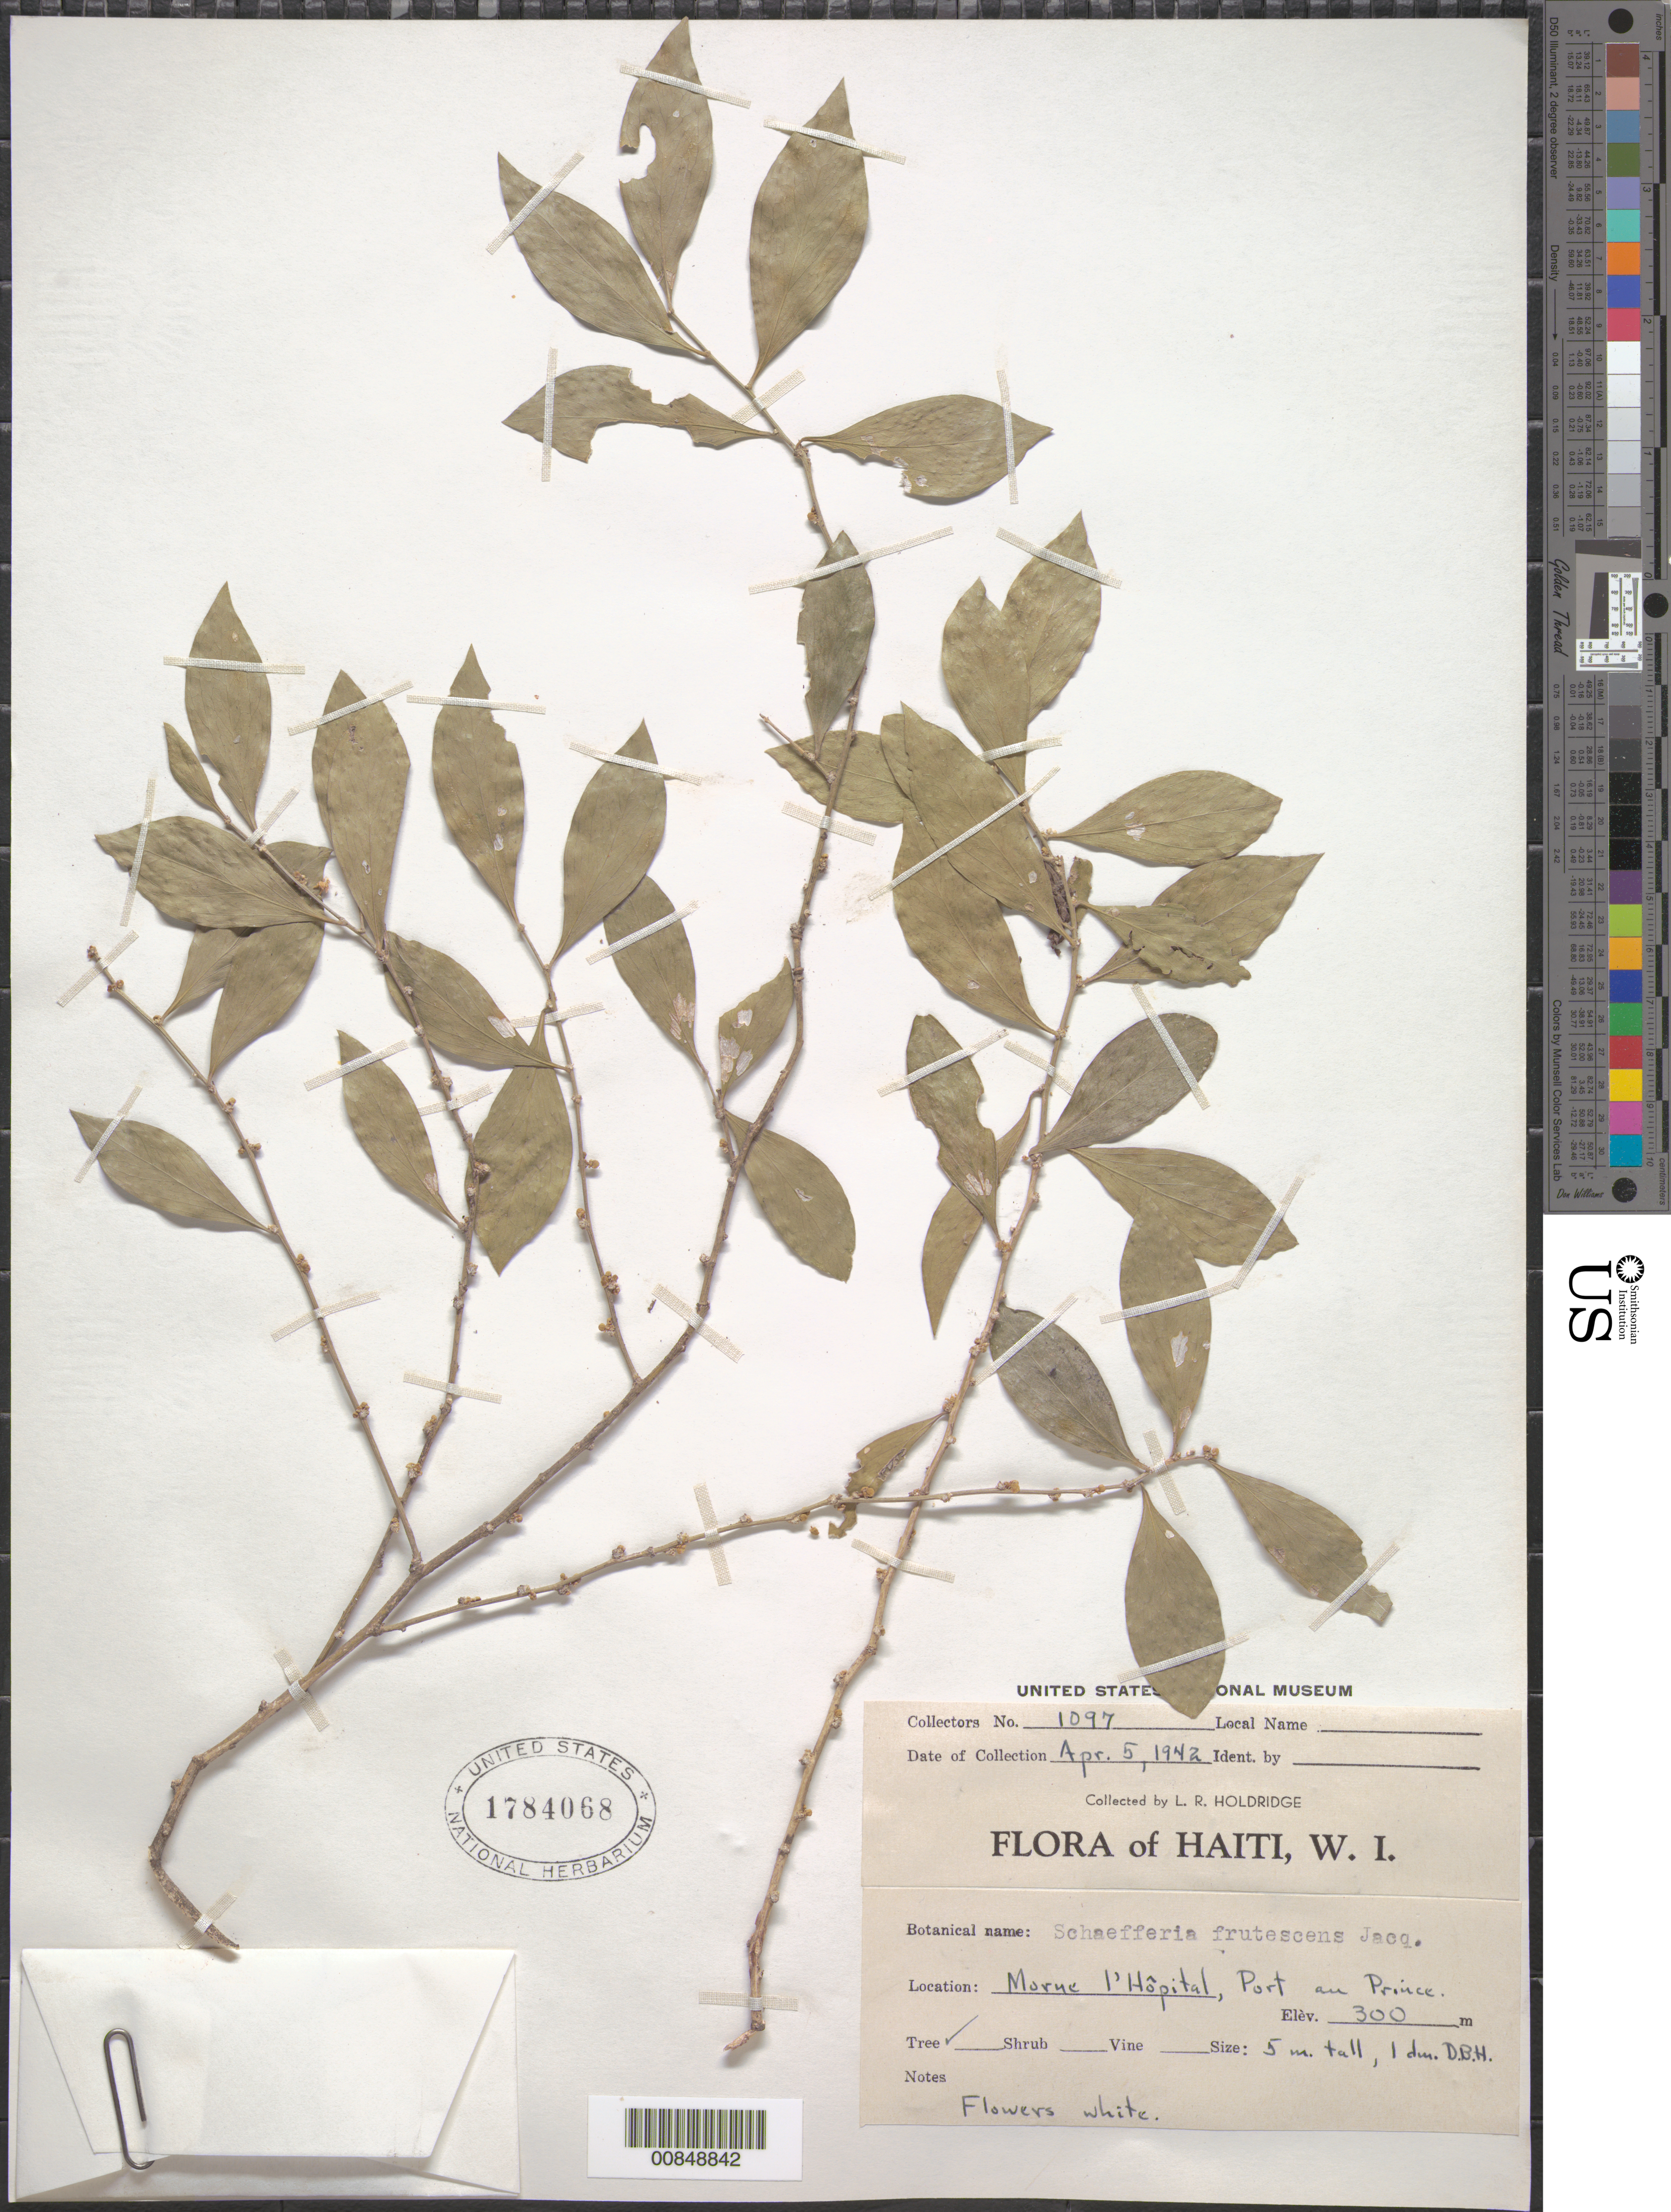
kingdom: Plantae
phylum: Tracheophyta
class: Magnoliopsida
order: Celastrales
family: Celastraceae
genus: Schaefferia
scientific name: Schaefferia frutescens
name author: Jacq.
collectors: L. Holdridge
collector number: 1097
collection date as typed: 05 Apr 1942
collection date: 1942-04-05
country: Haiti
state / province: Ouest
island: Hispaniola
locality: Morne l'Hôpital, Port-au-Prince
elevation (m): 300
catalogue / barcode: US 1784068